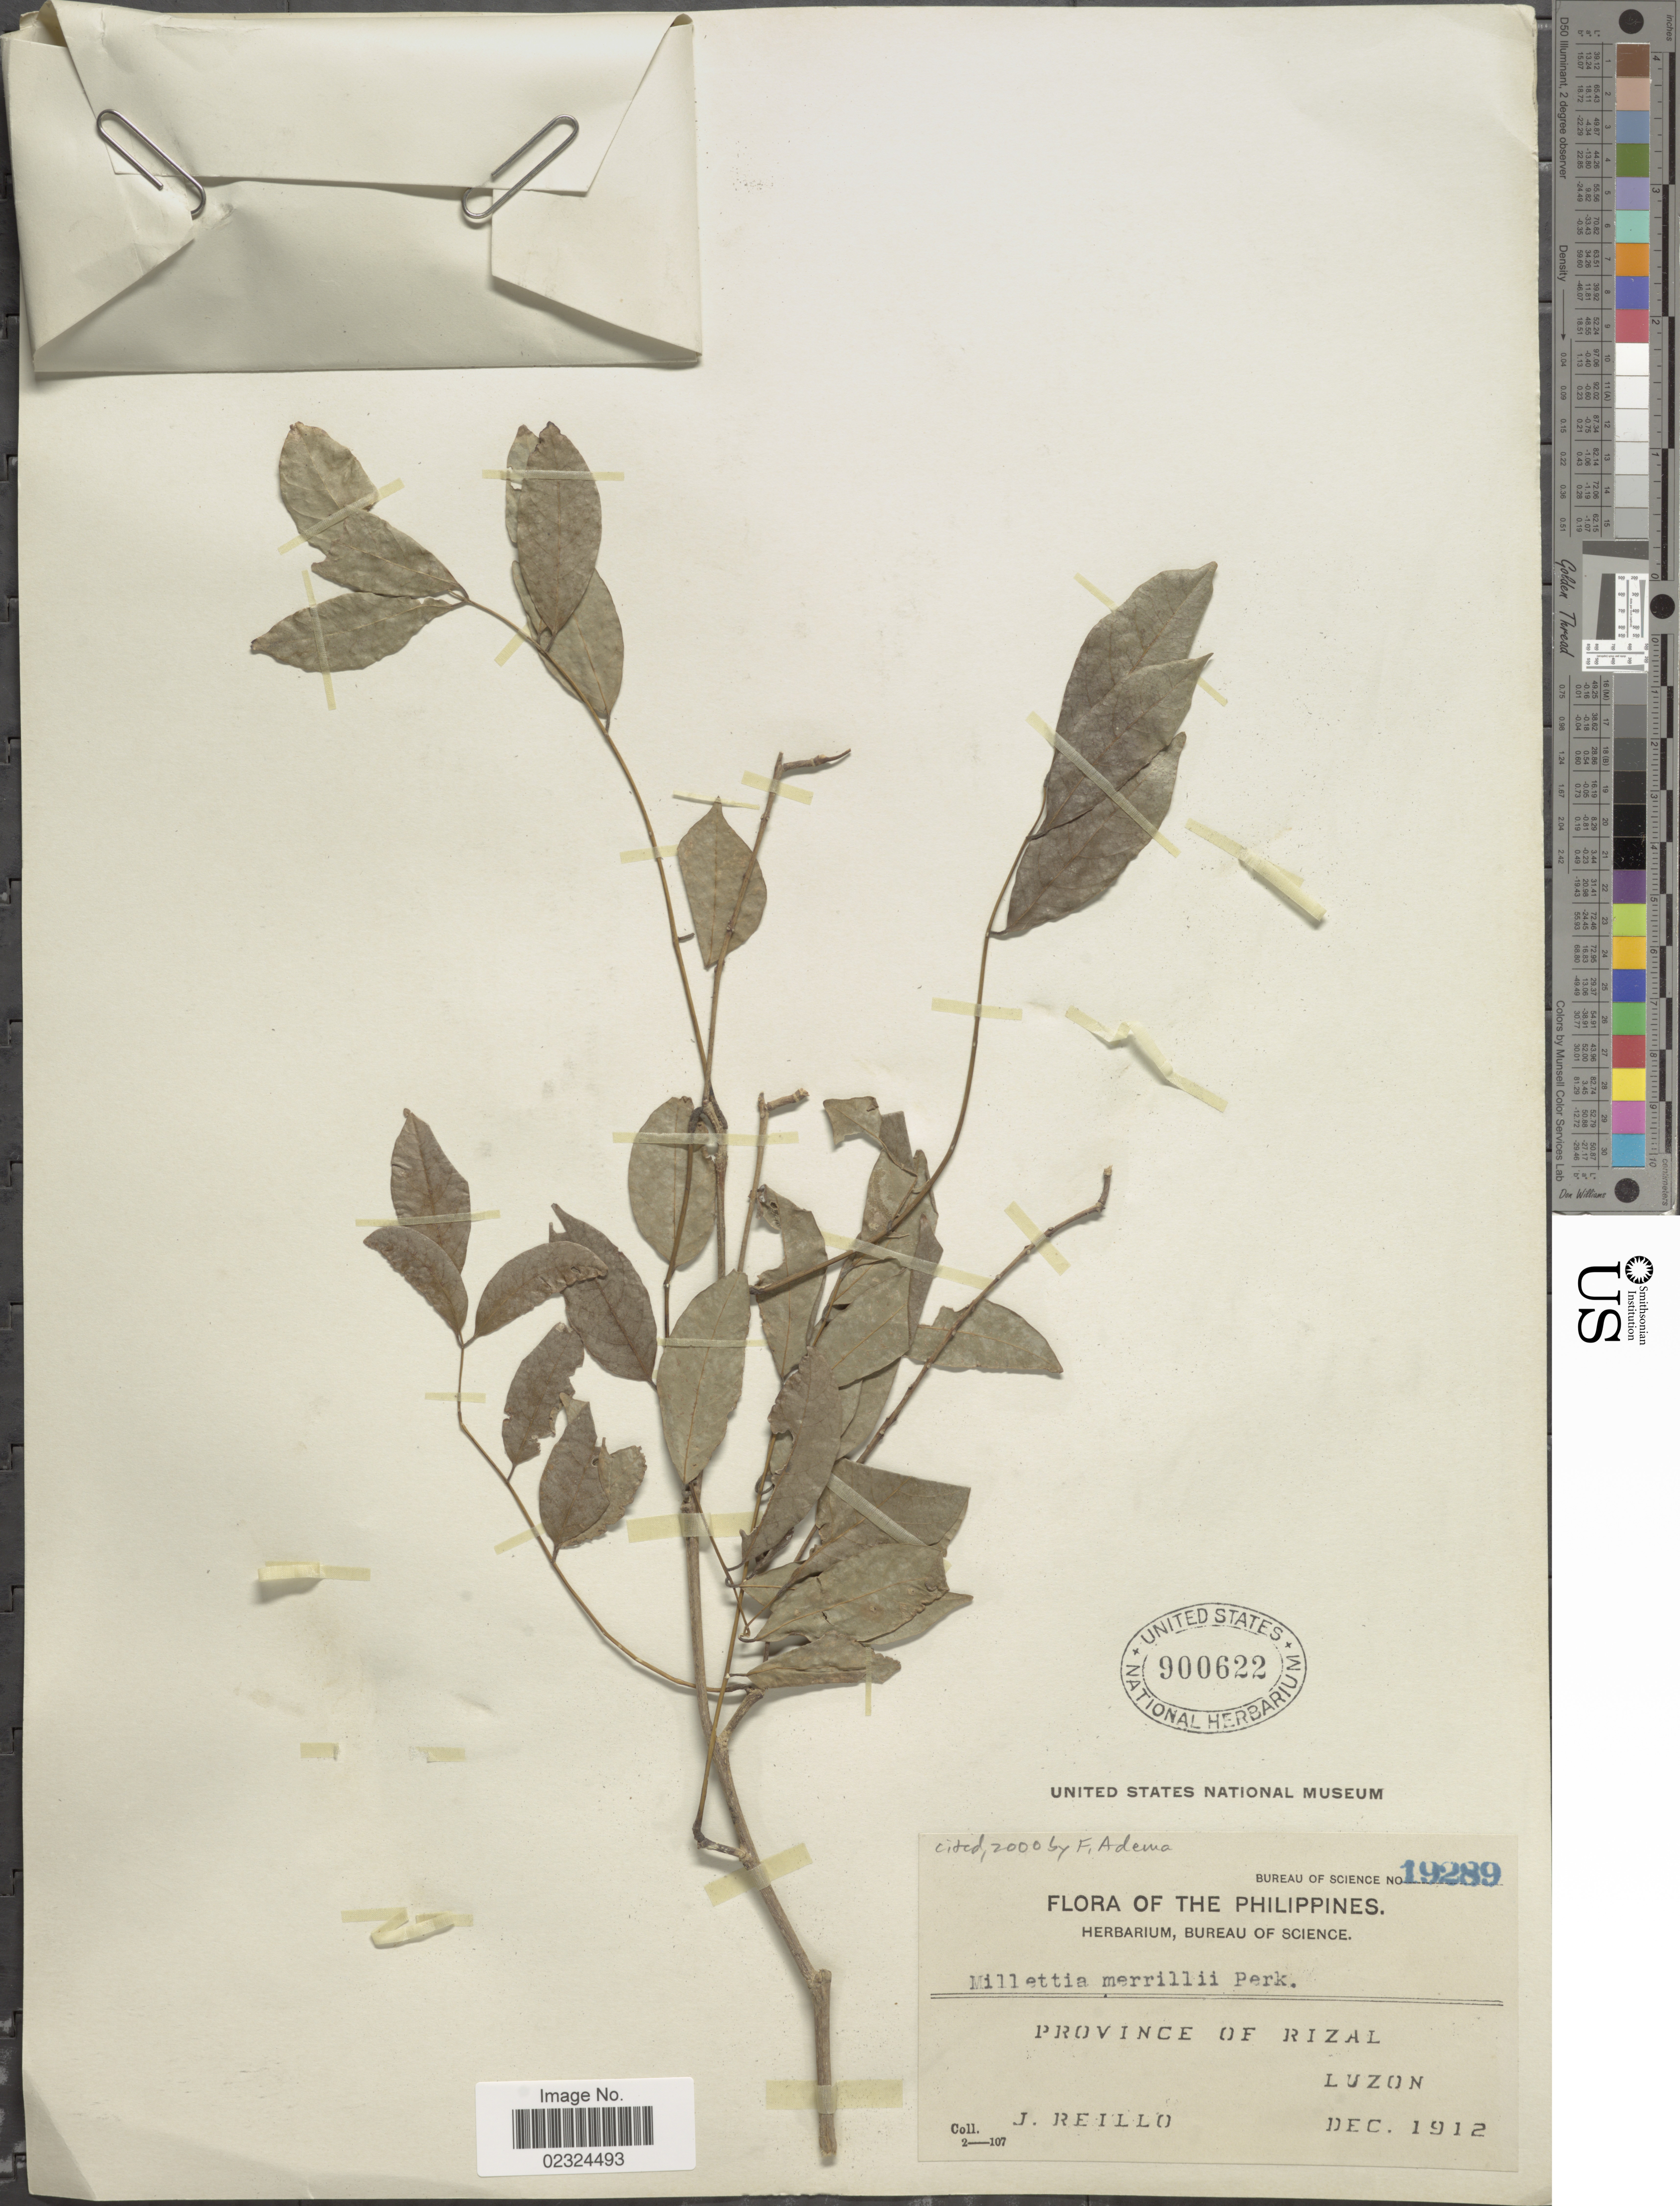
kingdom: Plantae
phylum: Tracheophyta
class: Magnoliopsida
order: Fabales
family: Fabaceae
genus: Millettia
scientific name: Millettia merrillii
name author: Perkins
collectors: J. Reillo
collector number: Bureau of Science 19289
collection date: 1912-12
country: Philippines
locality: Province of Rizal, Luzon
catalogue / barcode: US 900622